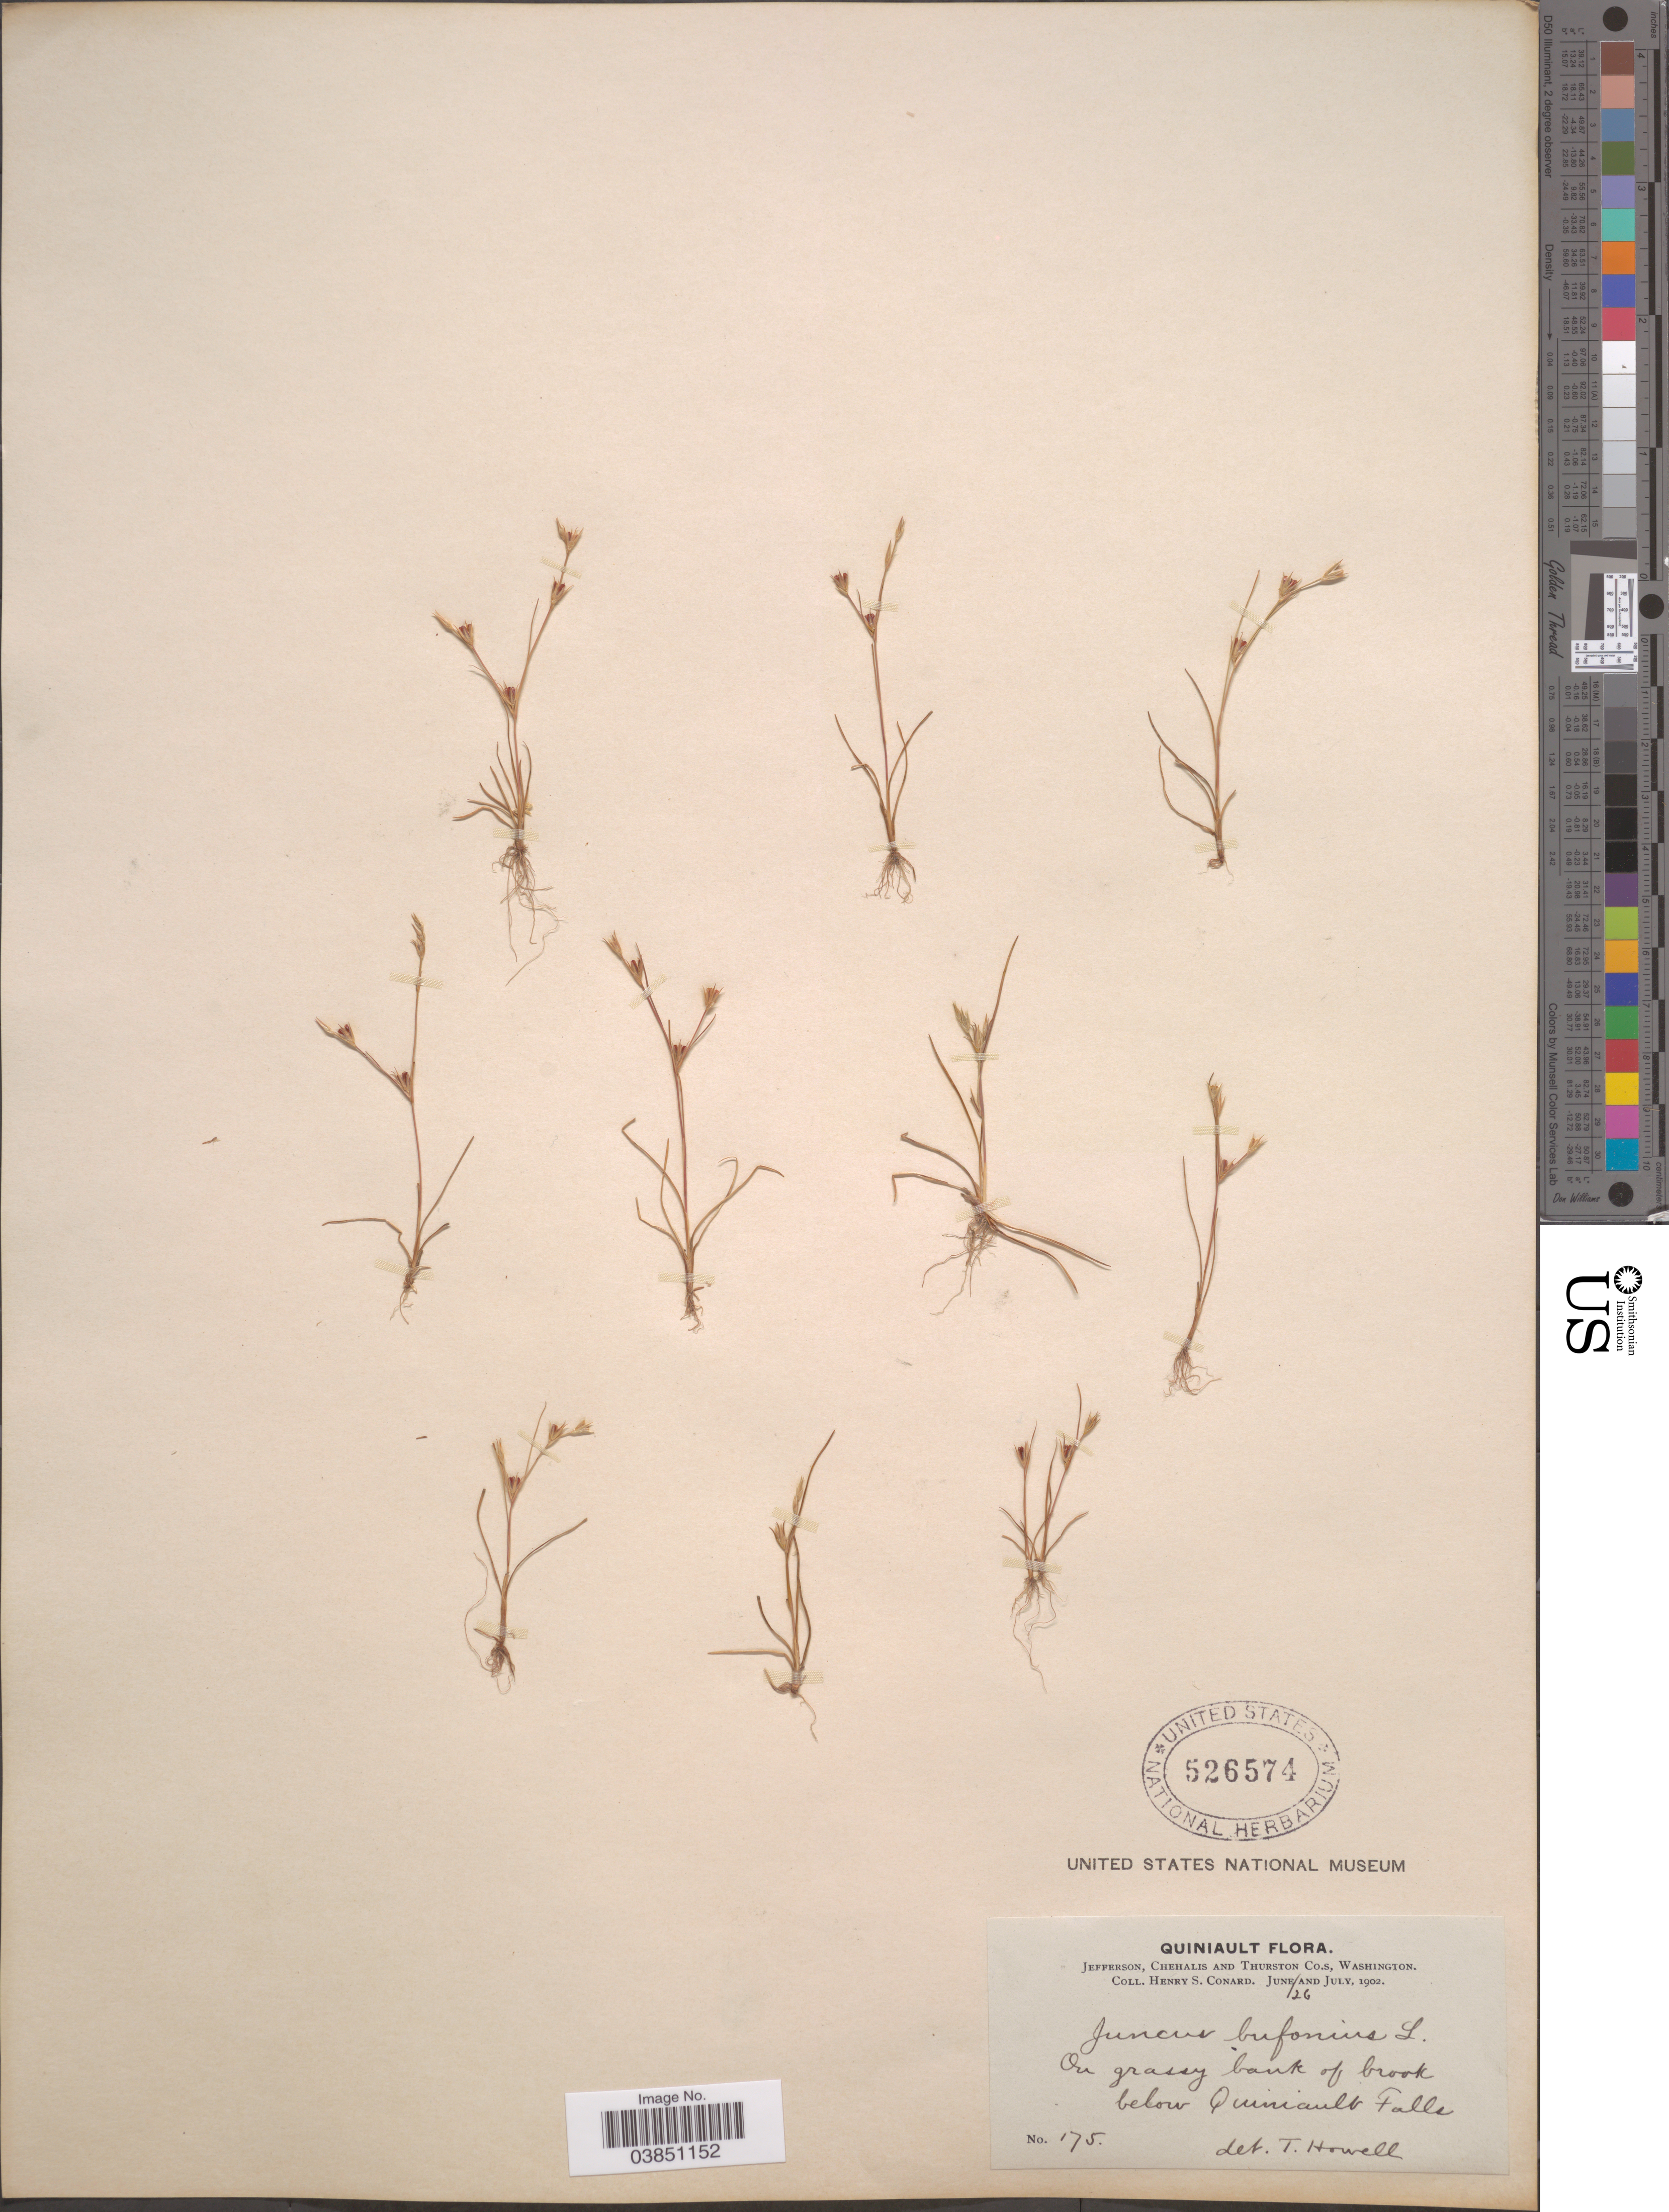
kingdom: Plantae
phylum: Tracheophyta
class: Liliopsida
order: Poales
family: Juncaceae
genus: Juncus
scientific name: Juncus bufonius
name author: L.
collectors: H. S. Conard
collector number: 175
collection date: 1902-06-26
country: United States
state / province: Washington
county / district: Thurston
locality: Quiniault. Jefferson, Chehalis and Thurston Co.s. Below Quiniault Falls.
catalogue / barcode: US 526574